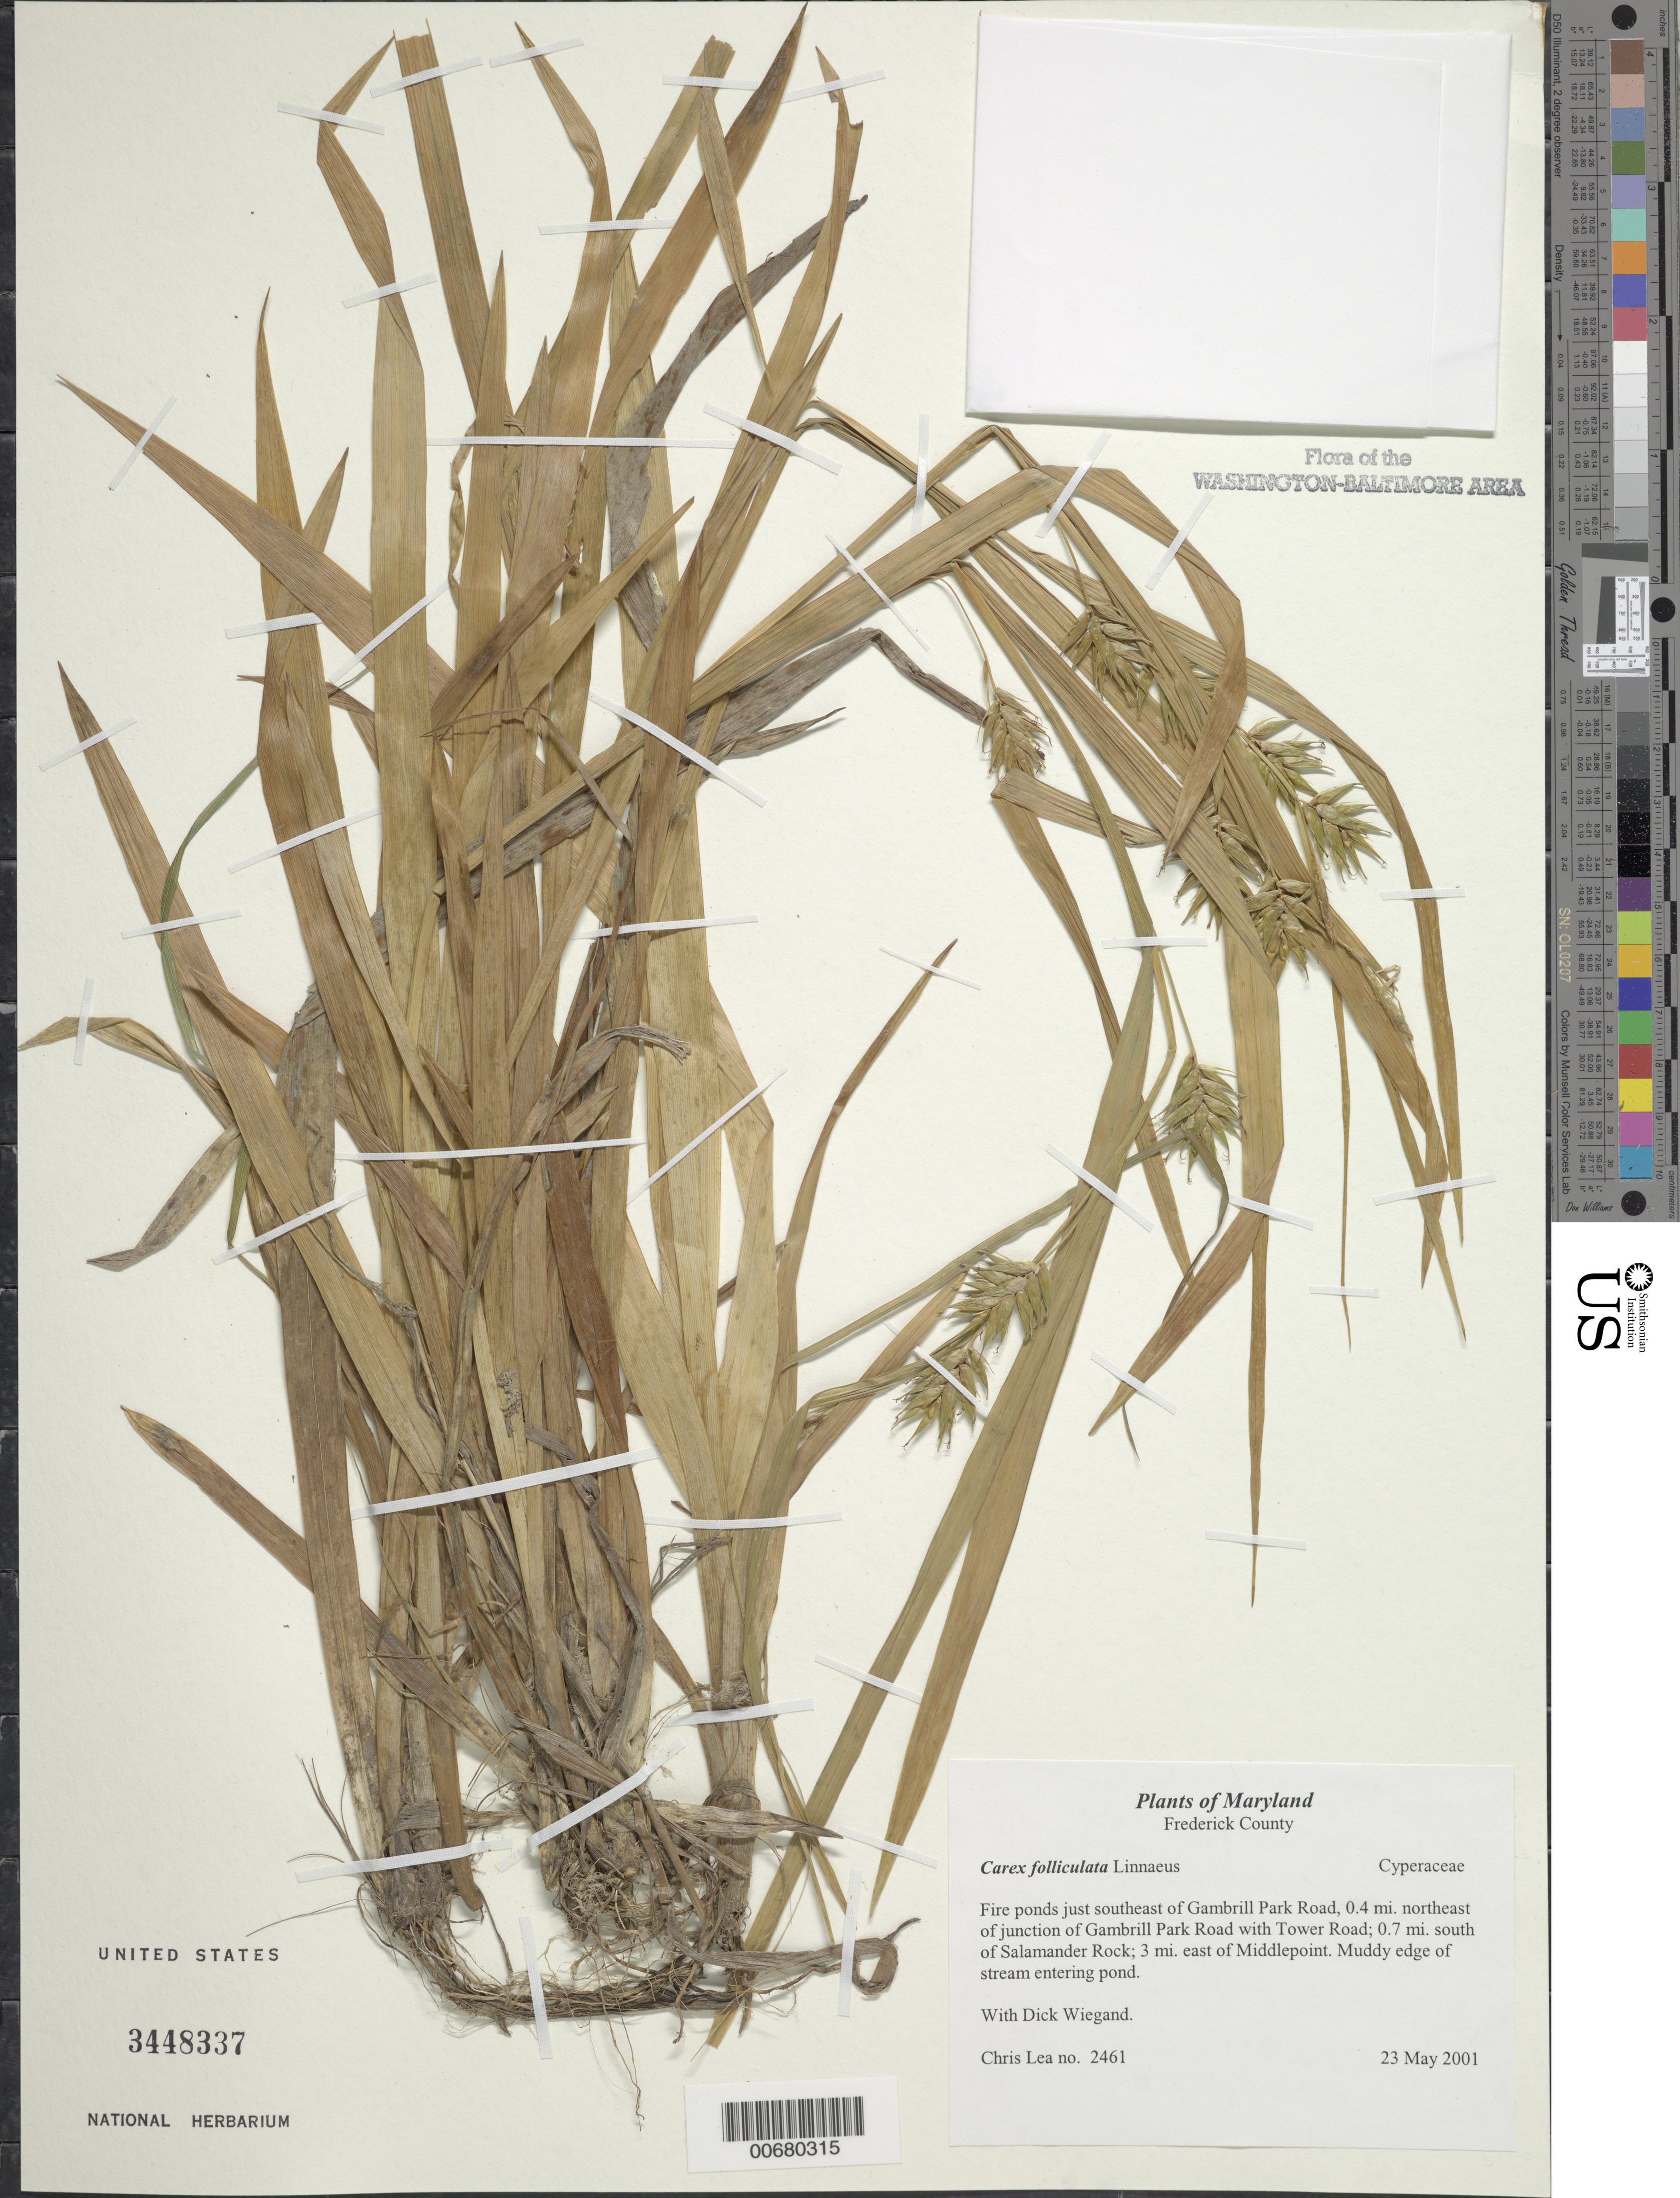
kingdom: Plantae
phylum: Tracheophyta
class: Liliopsida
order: Poales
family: Cyperaceae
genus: Carex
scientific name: Carex folliculata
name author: L.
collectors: C. Lea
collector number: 2461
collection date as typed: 23 May 2001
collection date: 2001-05-23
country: United States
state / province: Maryland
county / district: Frederick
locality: Fire ponds just southeast of Gambrill Park Road, 0.4 mi. northeast of junction of Gambrill Park Road with Tower Road; 0.7 mi. south of Salamander Rock; 3 mi. east of Middlepoint.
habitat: Muddy edge of stream entering pond.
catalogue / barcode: US 3448337